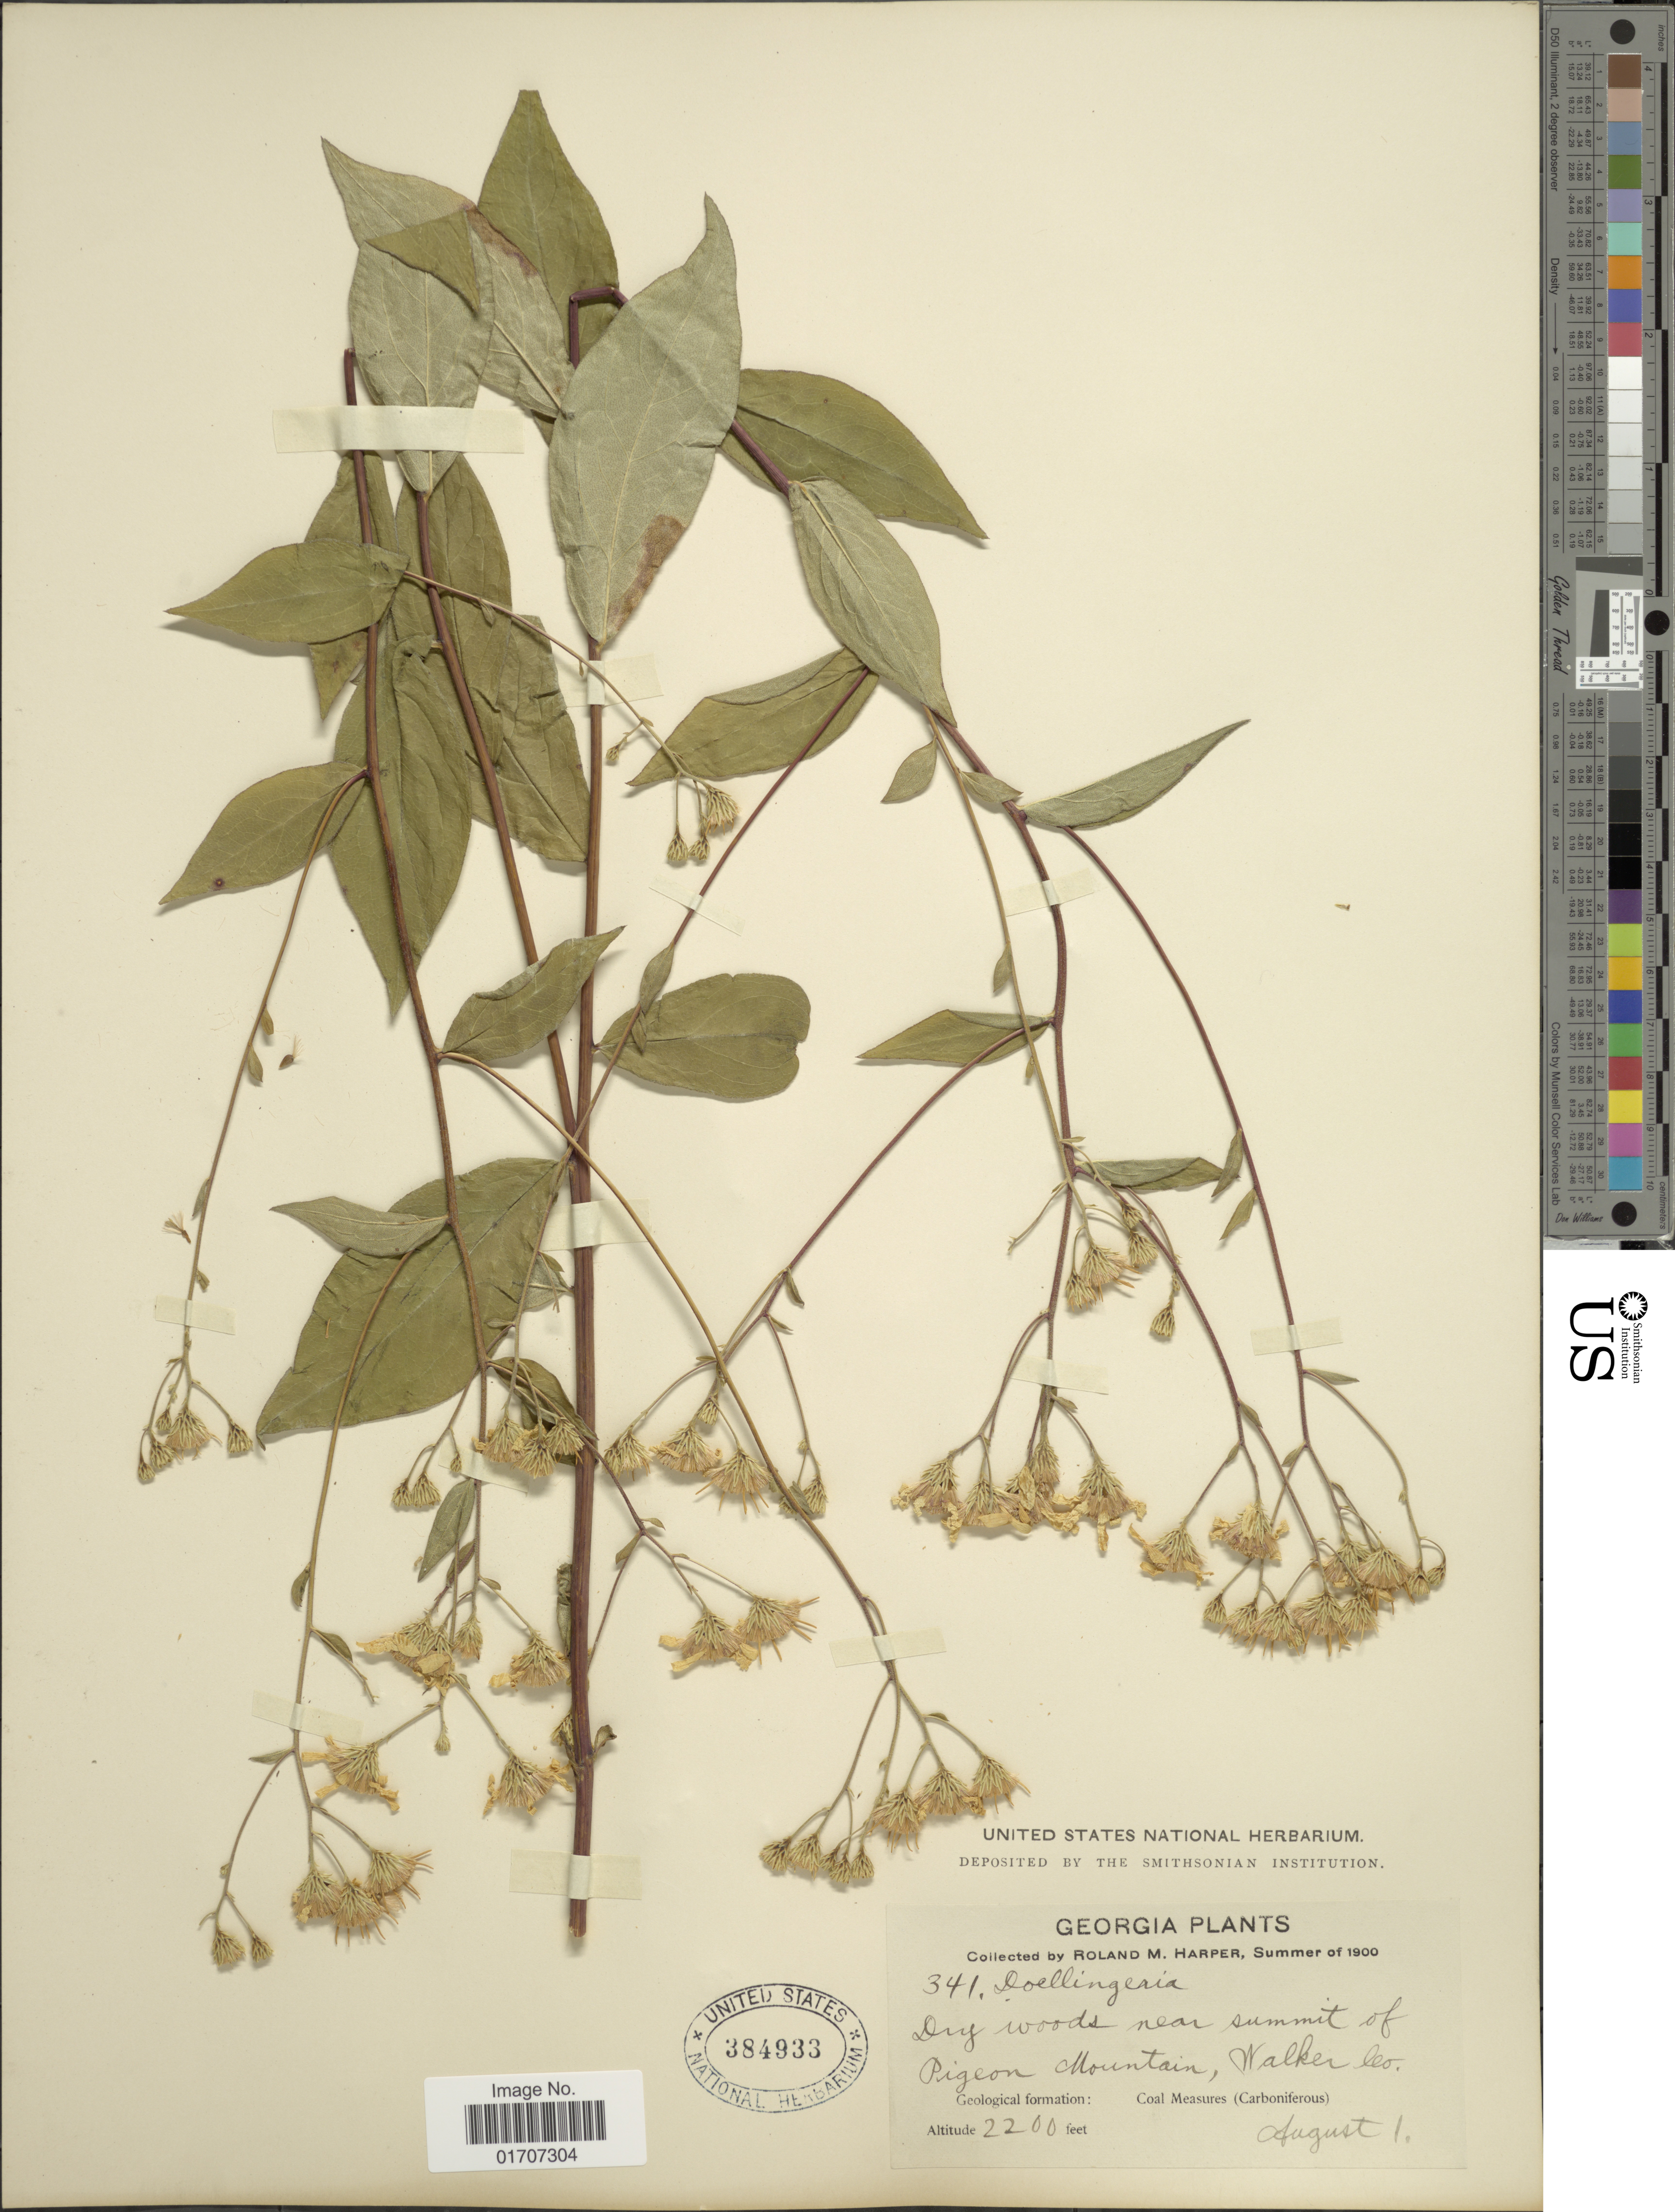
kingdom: Plantae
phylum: Tracheophyta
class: Magnoliopsida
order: Asterales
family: Asteraceae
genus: Doellingeria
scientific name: Doellingeria infirma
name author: (Michx.) Greene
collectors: R. M. Harper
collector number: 341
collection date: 1900-08-01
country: United States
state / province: Georgia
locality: Dry woods near summit of Pigeon Mountain, Walker Co., Geological formation: Coal Measures (Carboniferous)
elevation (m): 671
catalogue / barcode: US 384933